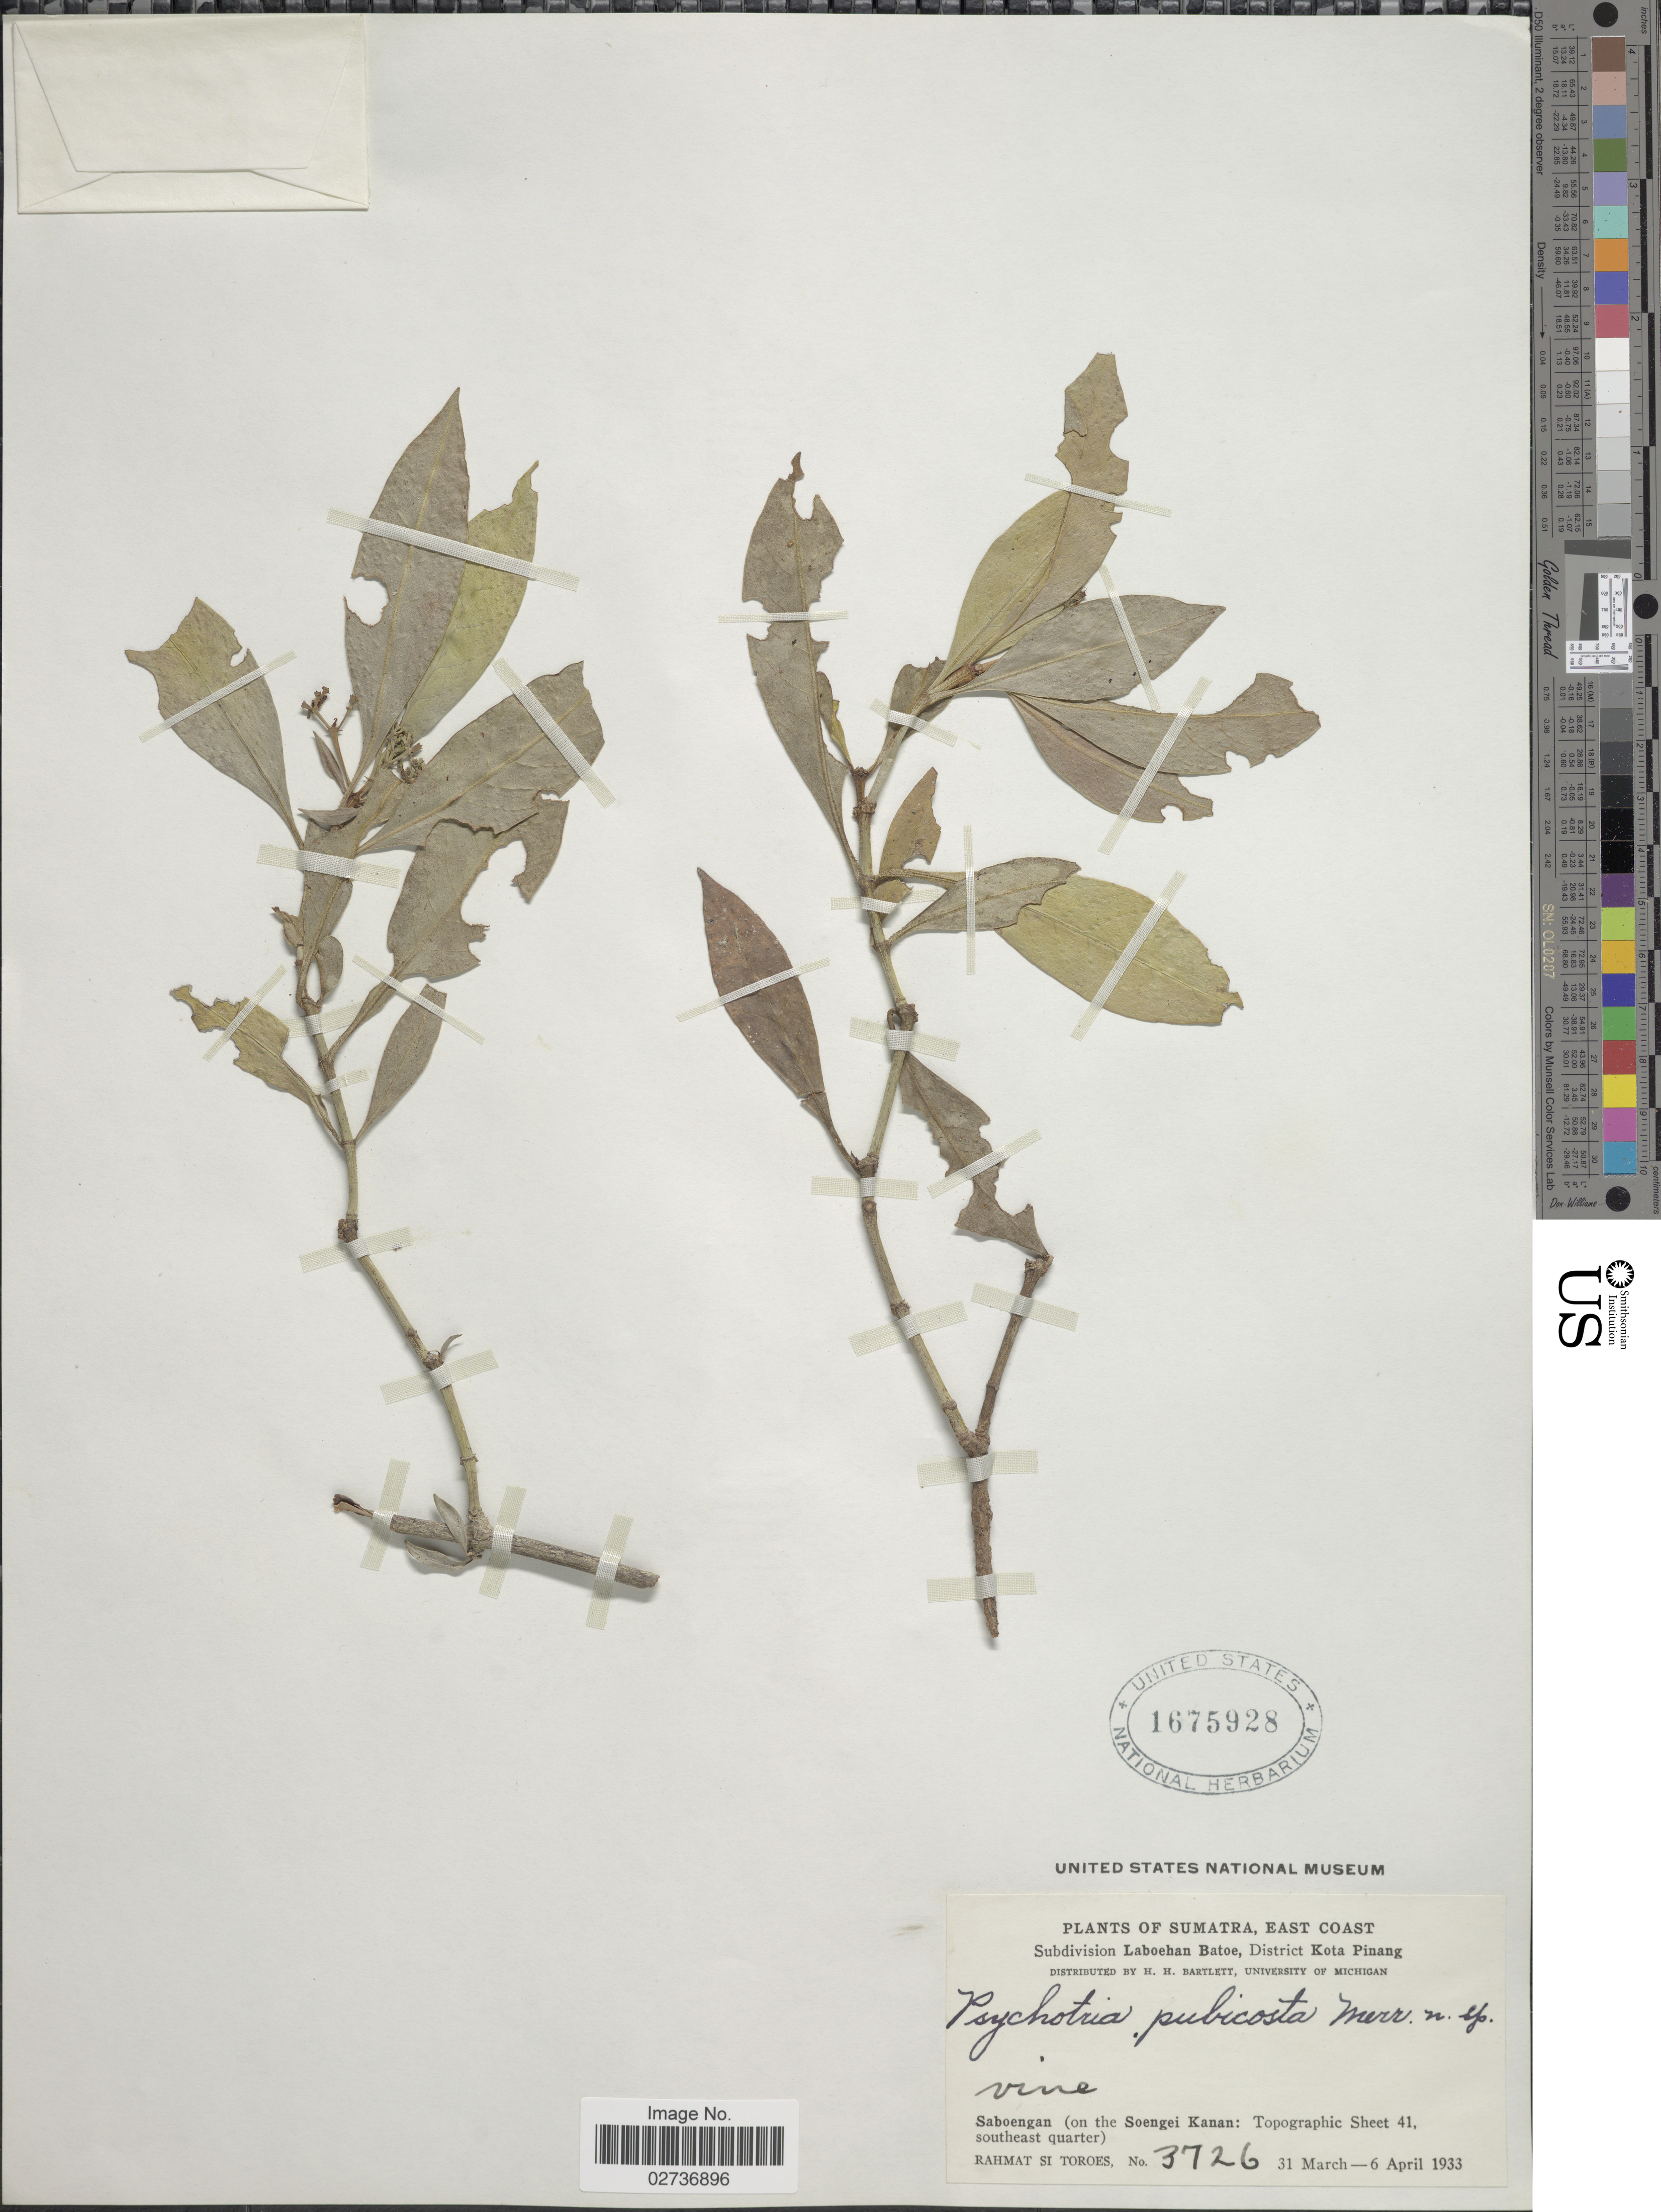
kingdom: Plantae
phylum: Tracheophyta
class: Magnoliopsida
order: Gentianales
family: Rubiaceae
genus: Psychotria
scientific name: Psychotria pubicosta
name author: Merr.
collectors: Rahmat Si Boeea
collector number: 3726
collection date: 1933-03-31/1933-04-06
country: Indonesia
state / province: Sumatra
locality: Sumatra, East Coast. Subdivision Laboehan Batoe, District Kota Pinang. Saboengan (on the Soengei Kanan: Topographic Sheet 41, southeast quarter)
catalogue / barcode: US 1675928